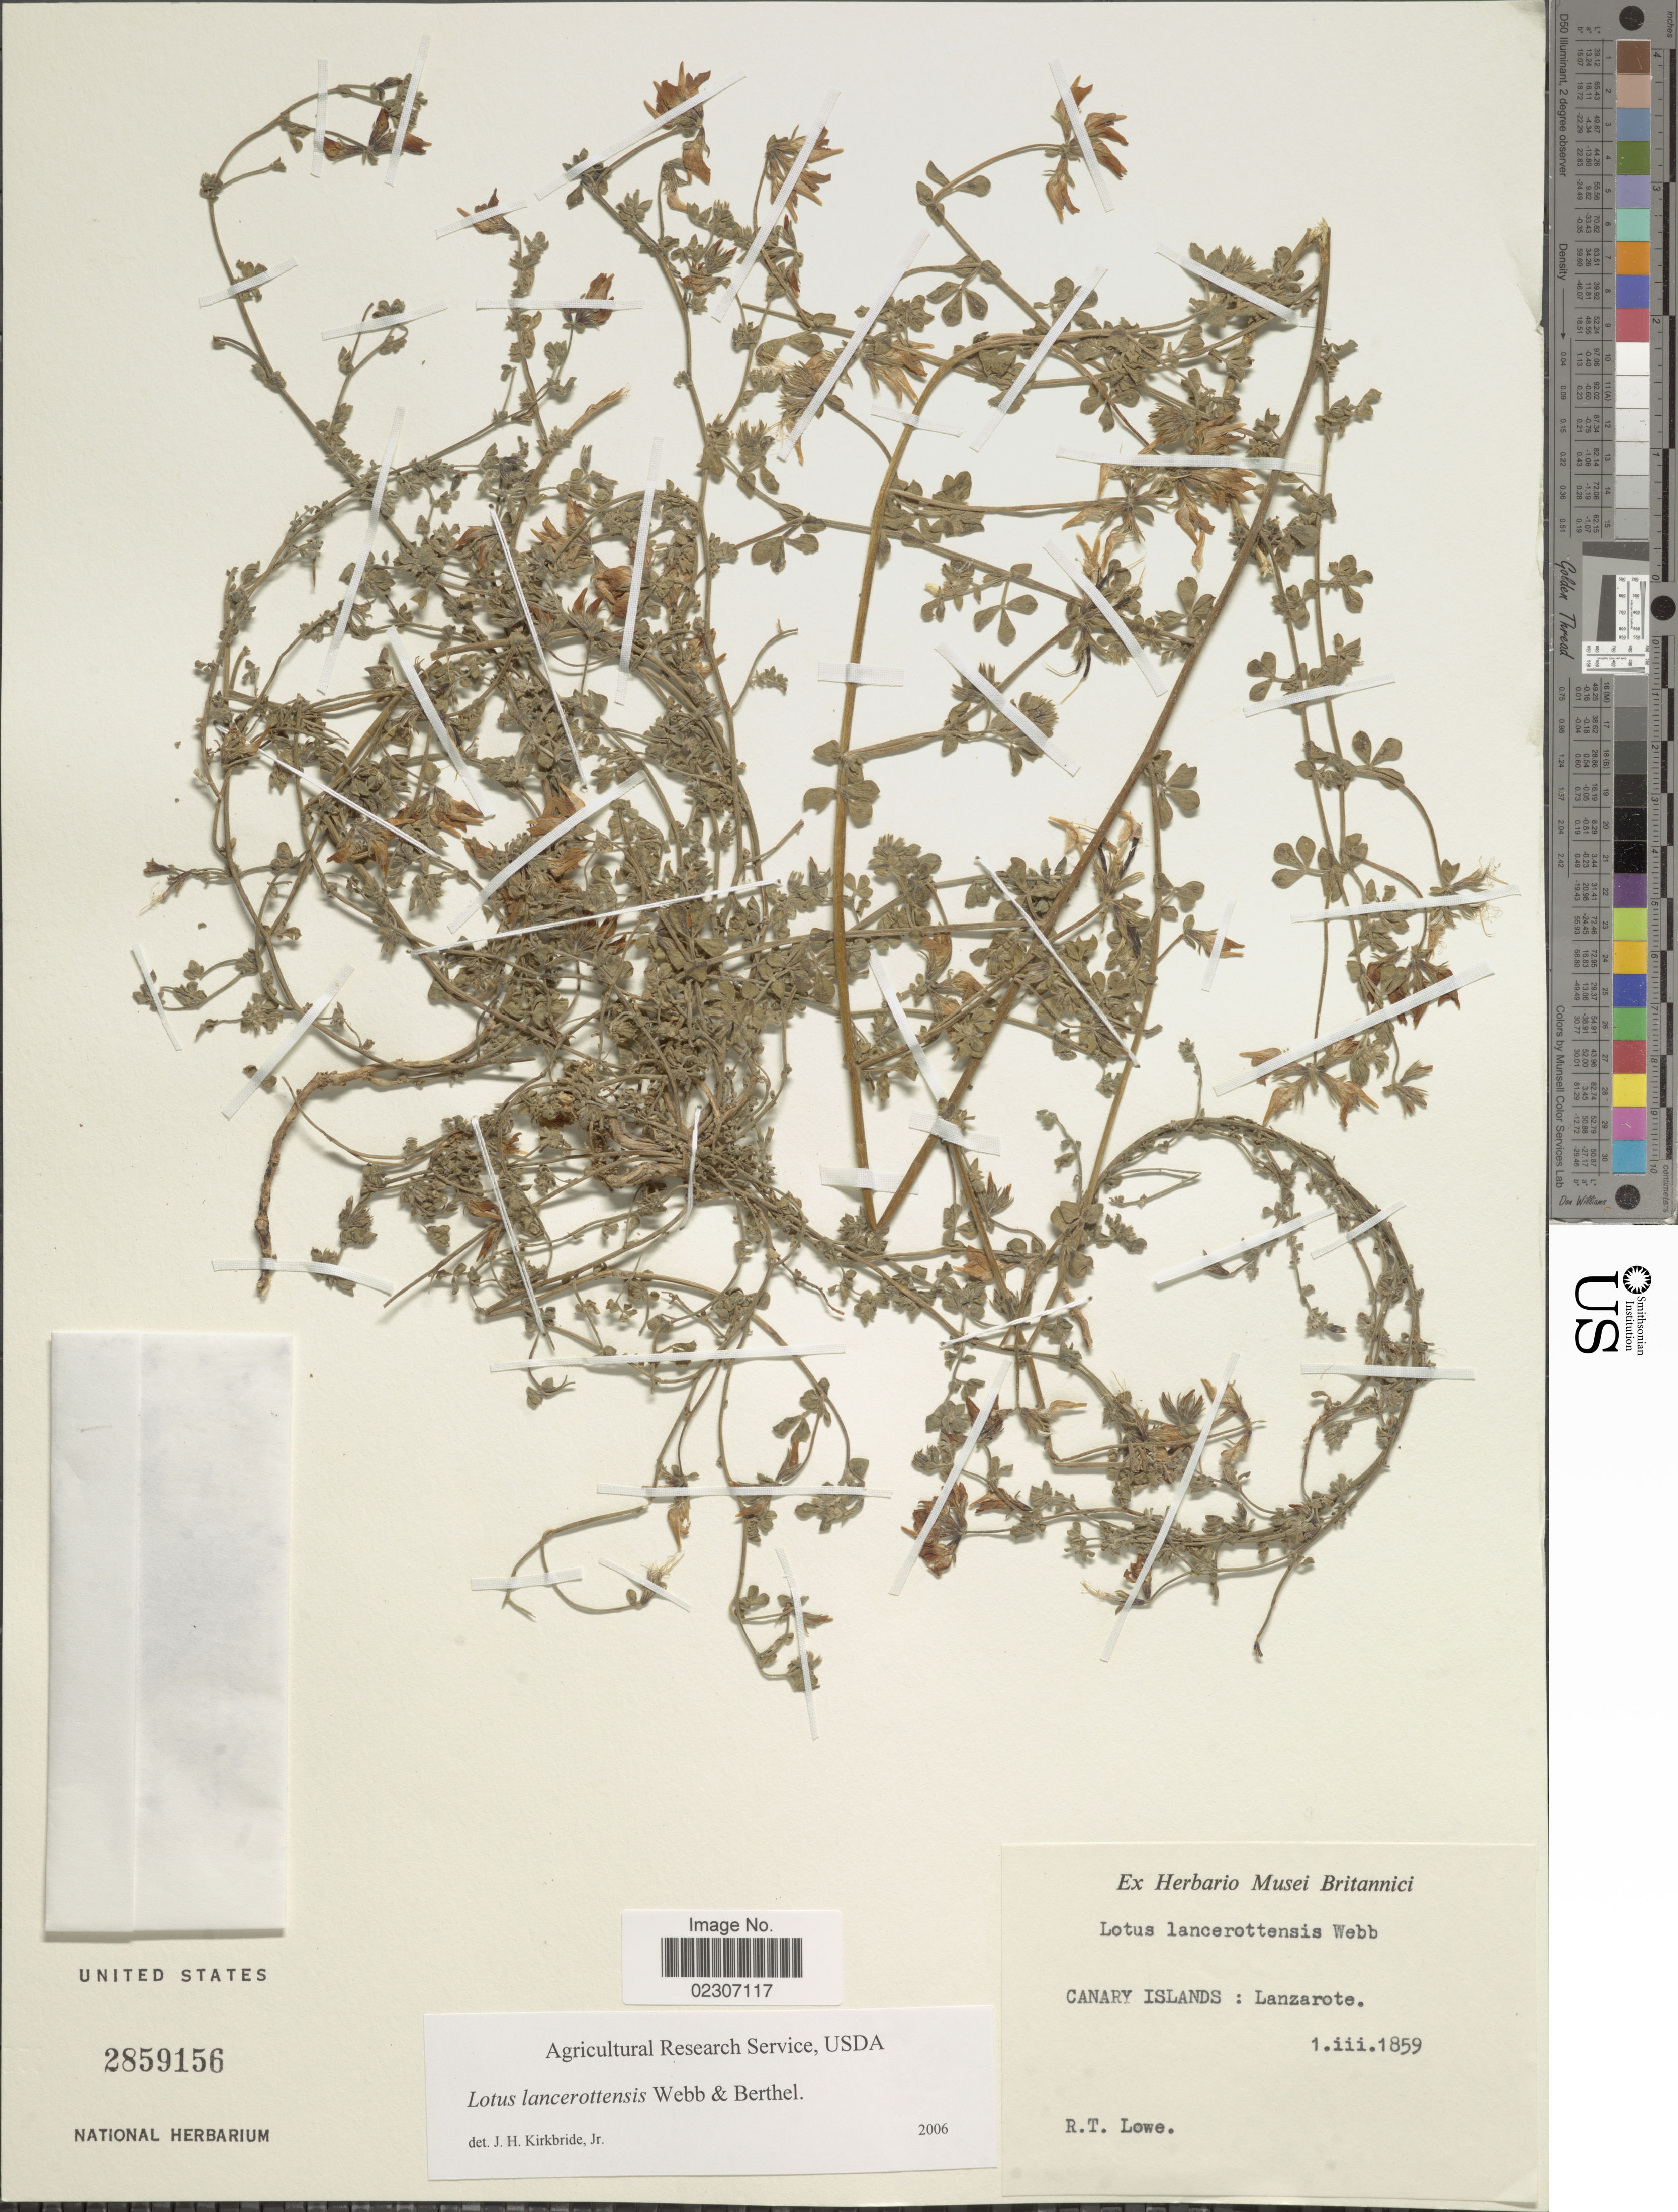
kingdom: Plantae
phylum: Tracheophyta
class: Magnoliopsida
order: Fabales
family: Fabaceae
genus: Lotus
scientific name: Lotus lancerottensis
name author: Webb & Berthel.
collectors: R. T. Lowe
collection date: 1859-03-01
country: Spain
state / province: Canarias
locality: Canary Islands: Lanzarote.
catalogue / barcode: US 2859156